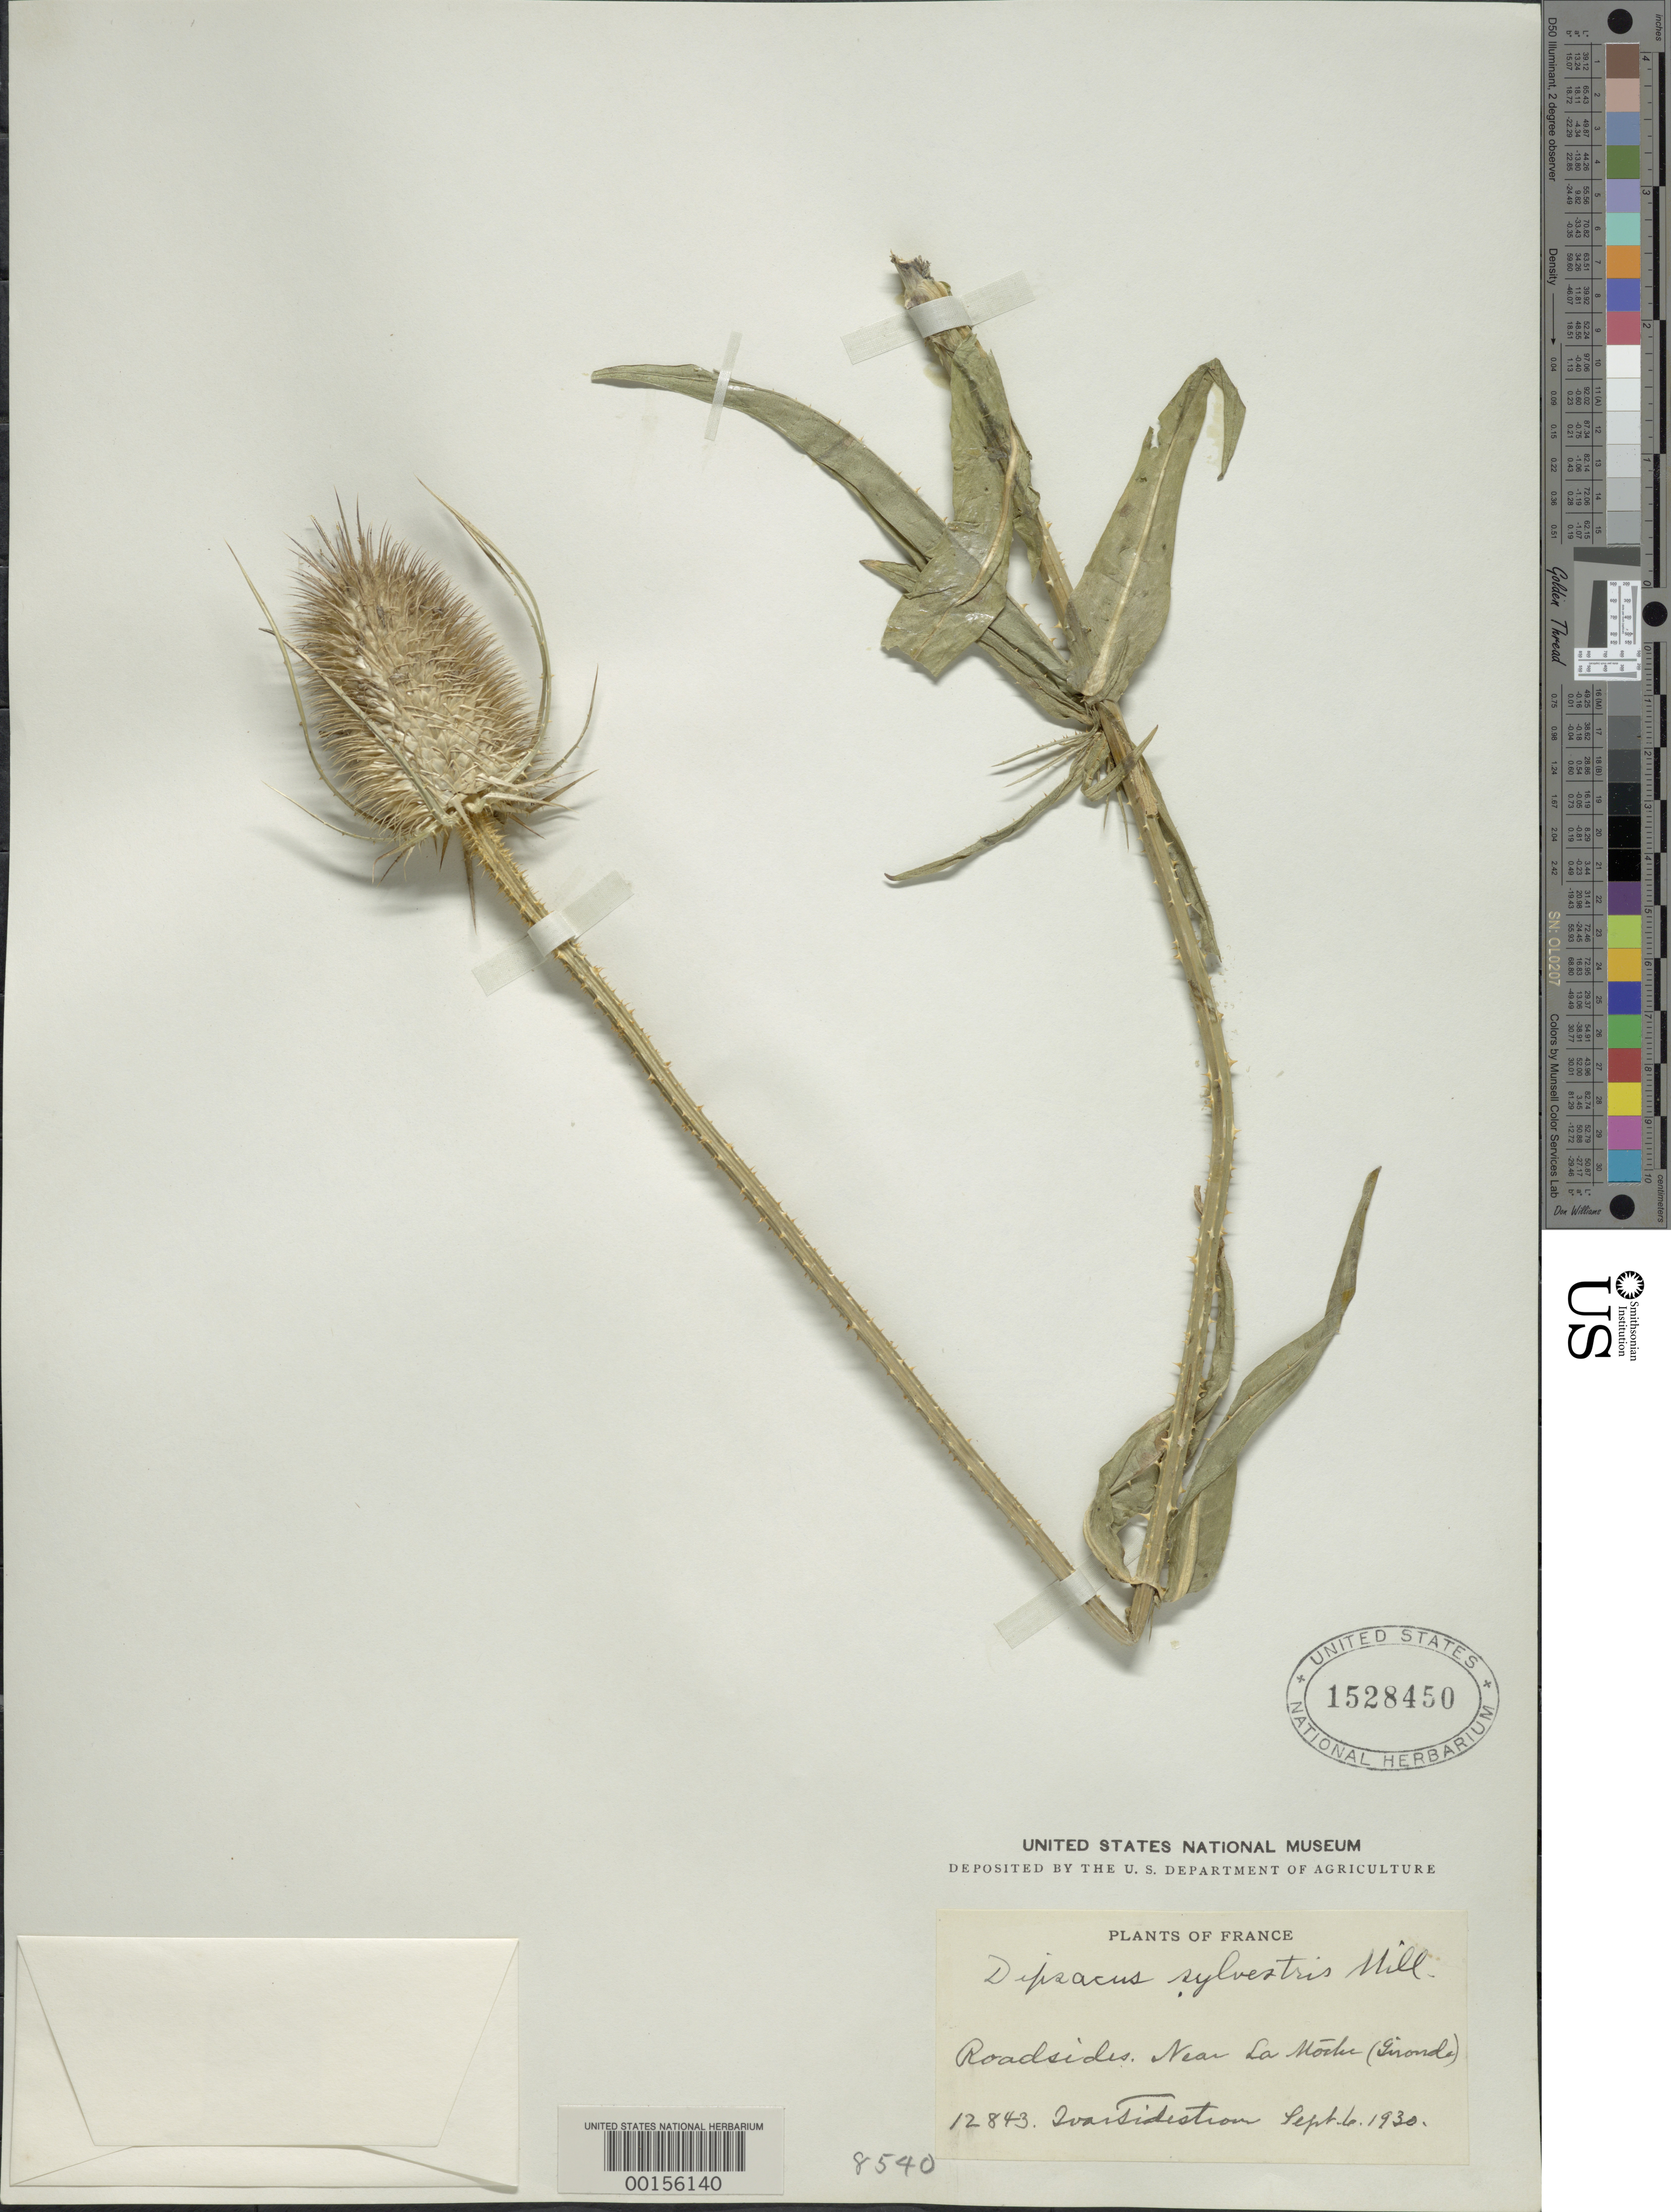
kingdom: Plantae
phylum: Tracheophyta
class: Magnoliopsida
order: Dipsacales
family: Caprifoliaceae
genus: Dipsacus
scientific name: Dipsacus sylvestris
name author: Huds.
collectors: I. F. Tidestrom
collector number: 12843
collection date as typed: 06 Sep 1930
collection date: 1930-09-06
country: France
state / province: Nouvelle-Aquitaine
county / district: Gironde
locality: Near La Mothe (Gironde)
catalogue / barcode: US 1528450